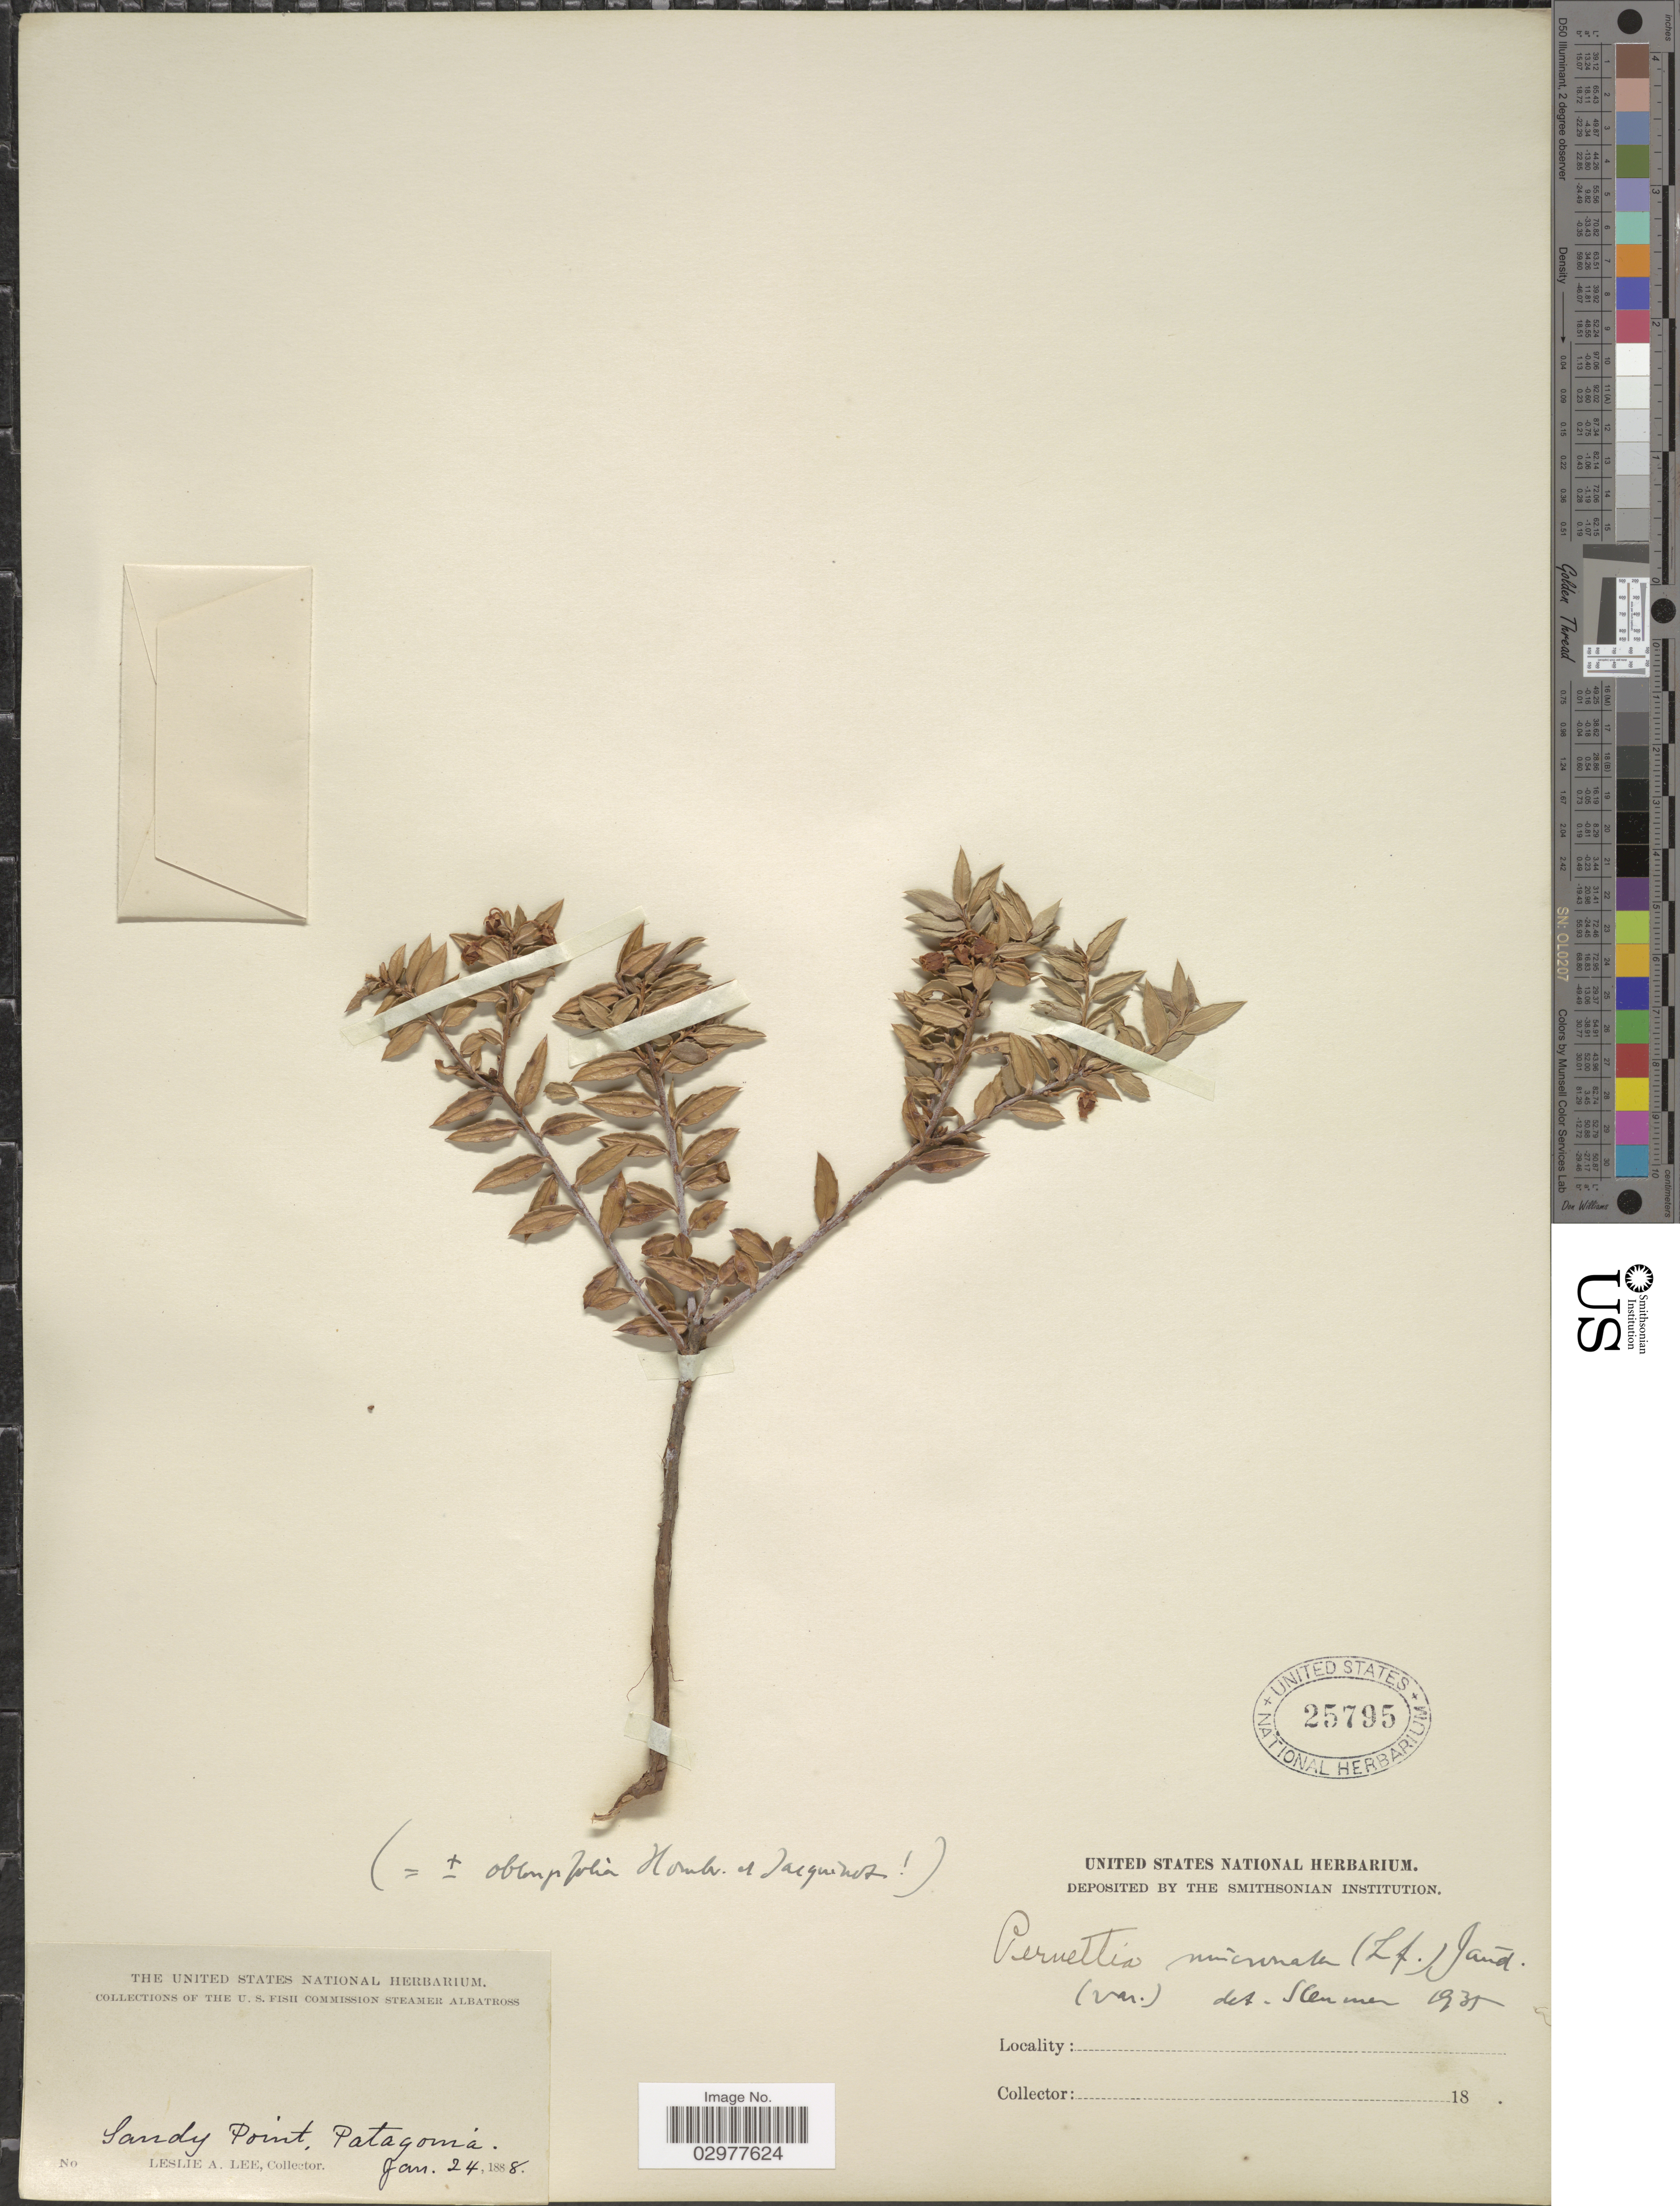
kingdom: Plantae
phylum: Tracheophyta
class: Magnoliopsida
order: Ericales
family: Ericaceae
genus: Pernettya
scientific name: Pernettya mucronata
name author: (L. f.) Gaudich. ex A. Spreng.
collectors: L. Lee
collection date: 1888-01-24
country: Chile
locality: Sandy Point, Patagonia.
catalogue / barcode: US 25795